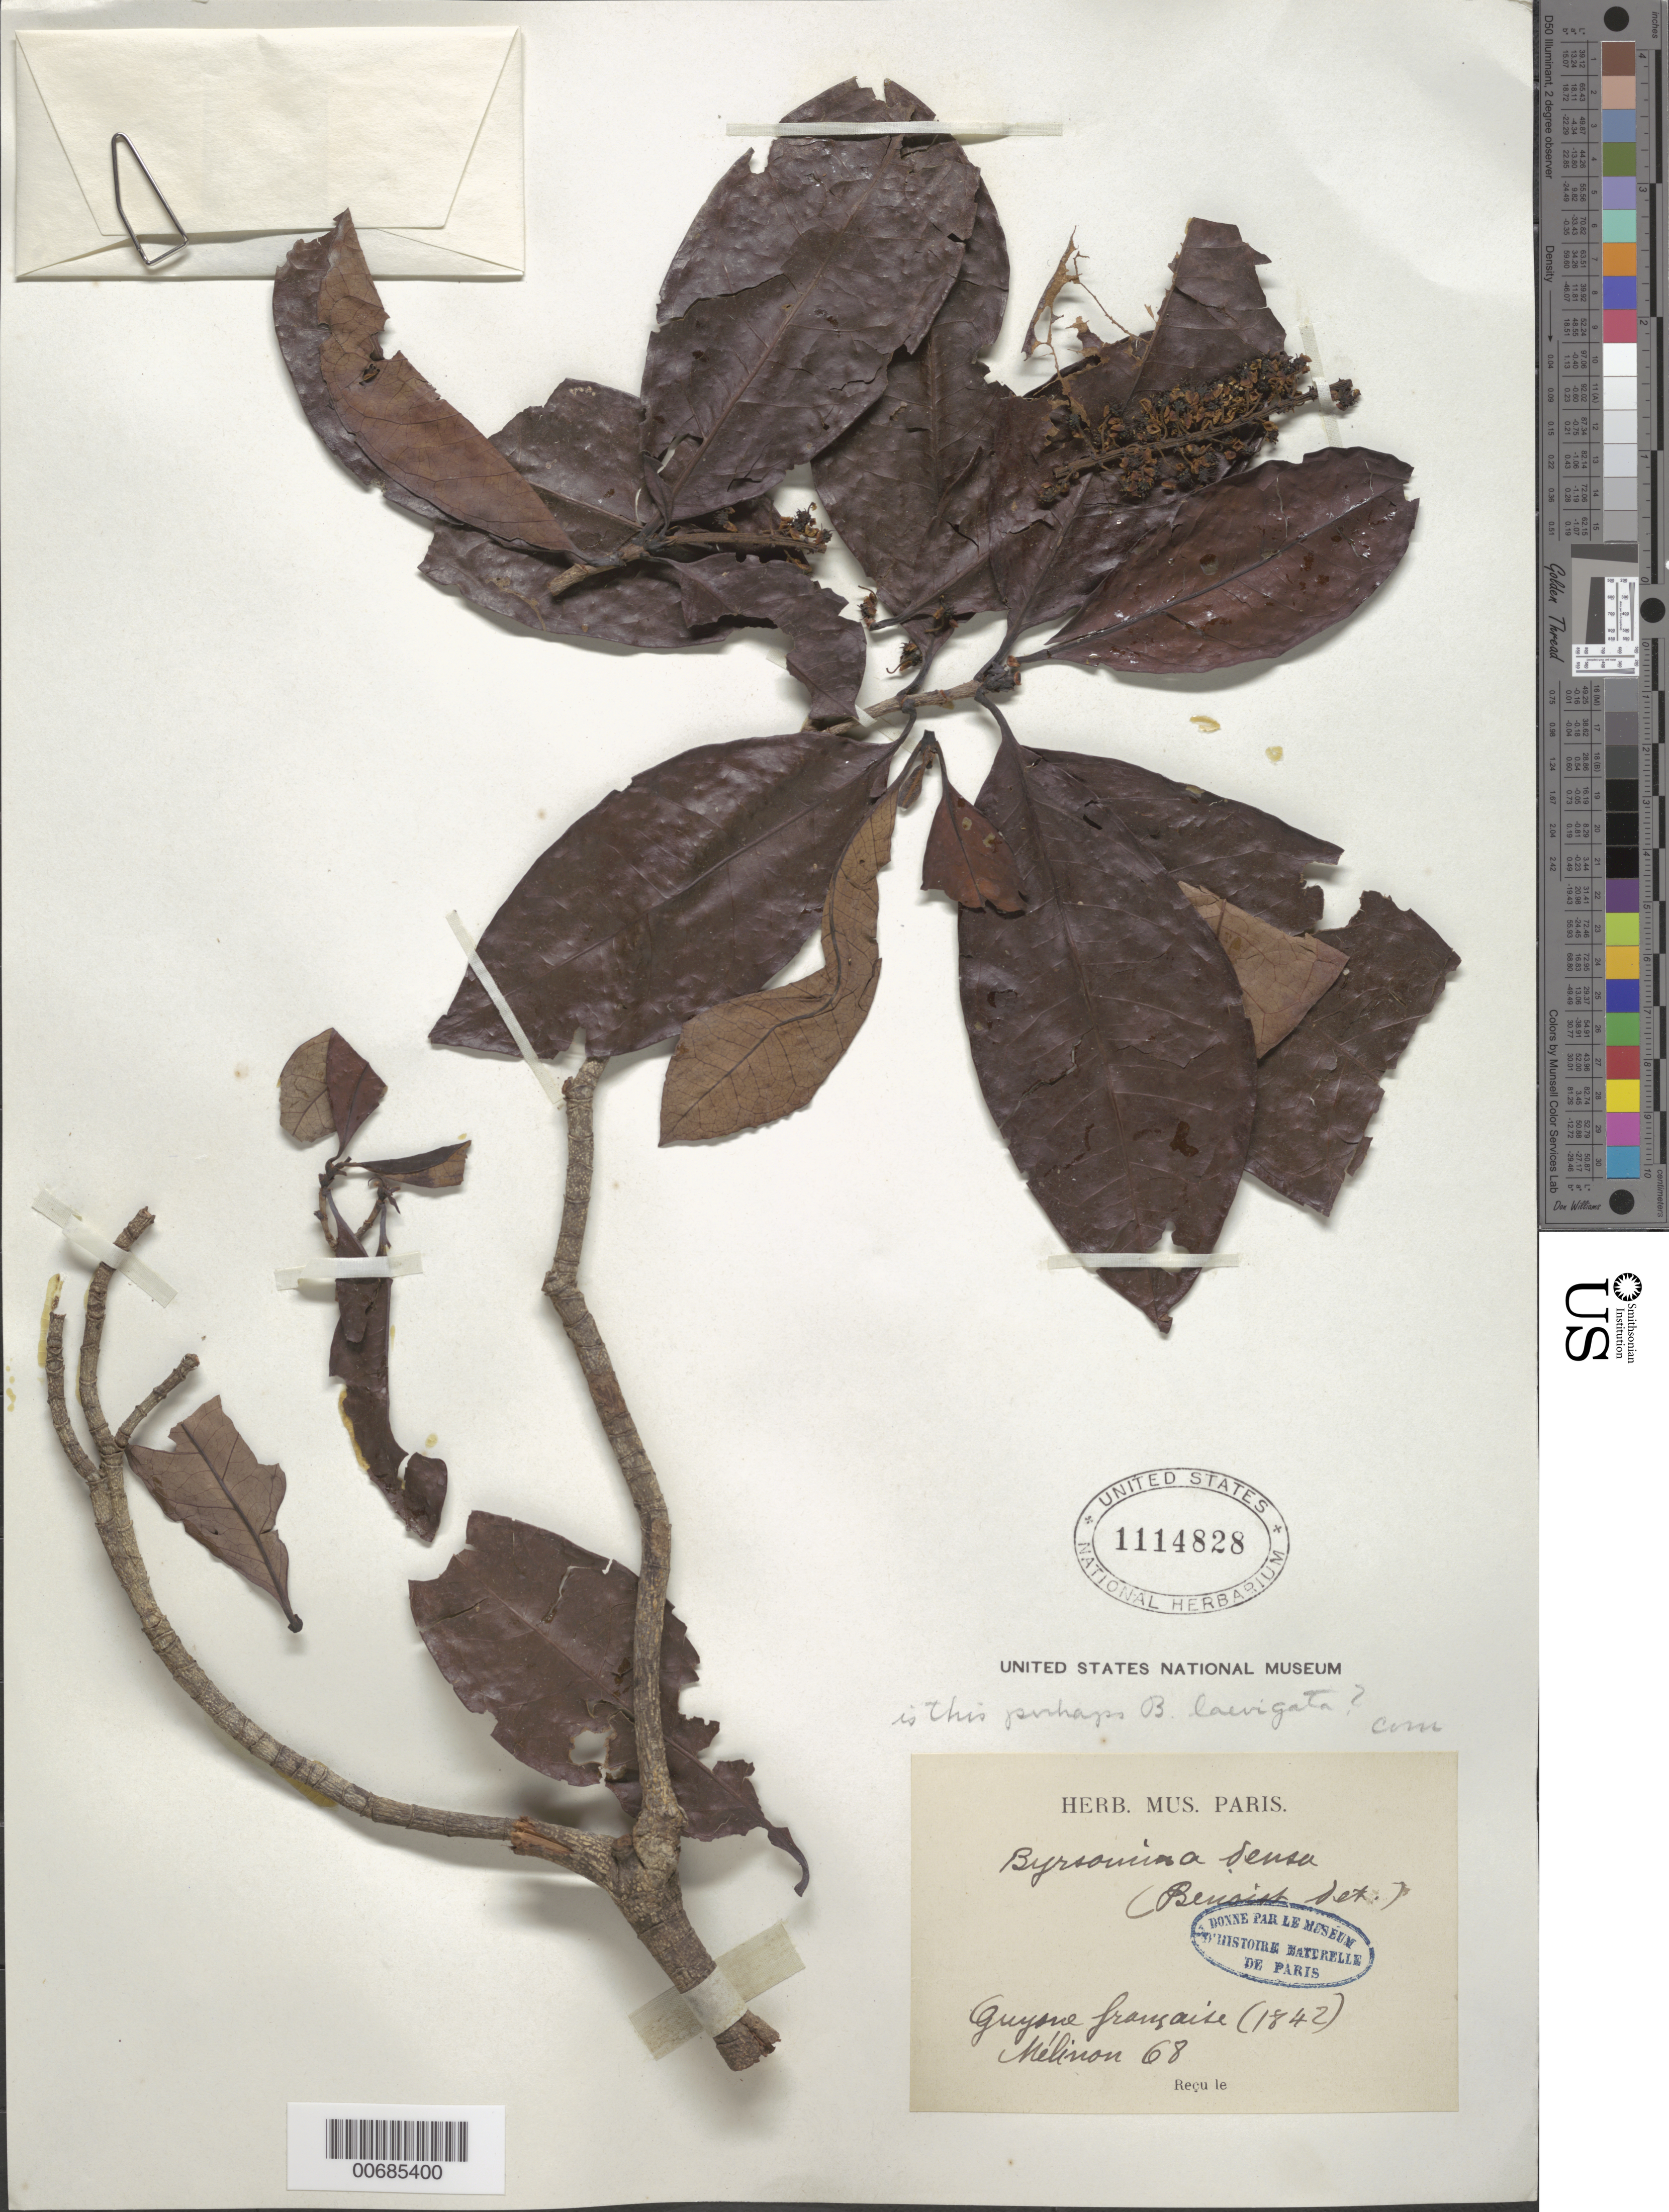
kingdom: Plantae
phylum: Tracheophyta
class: Magnoliopsida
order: Malpighiales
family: Malpighiaceae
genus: Byrsonima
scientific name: Byrsonima densa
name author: (Poir.) DC.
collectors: E. Mélinon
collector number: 68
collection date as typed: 1842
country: French Guiana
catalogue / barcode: US 1114828